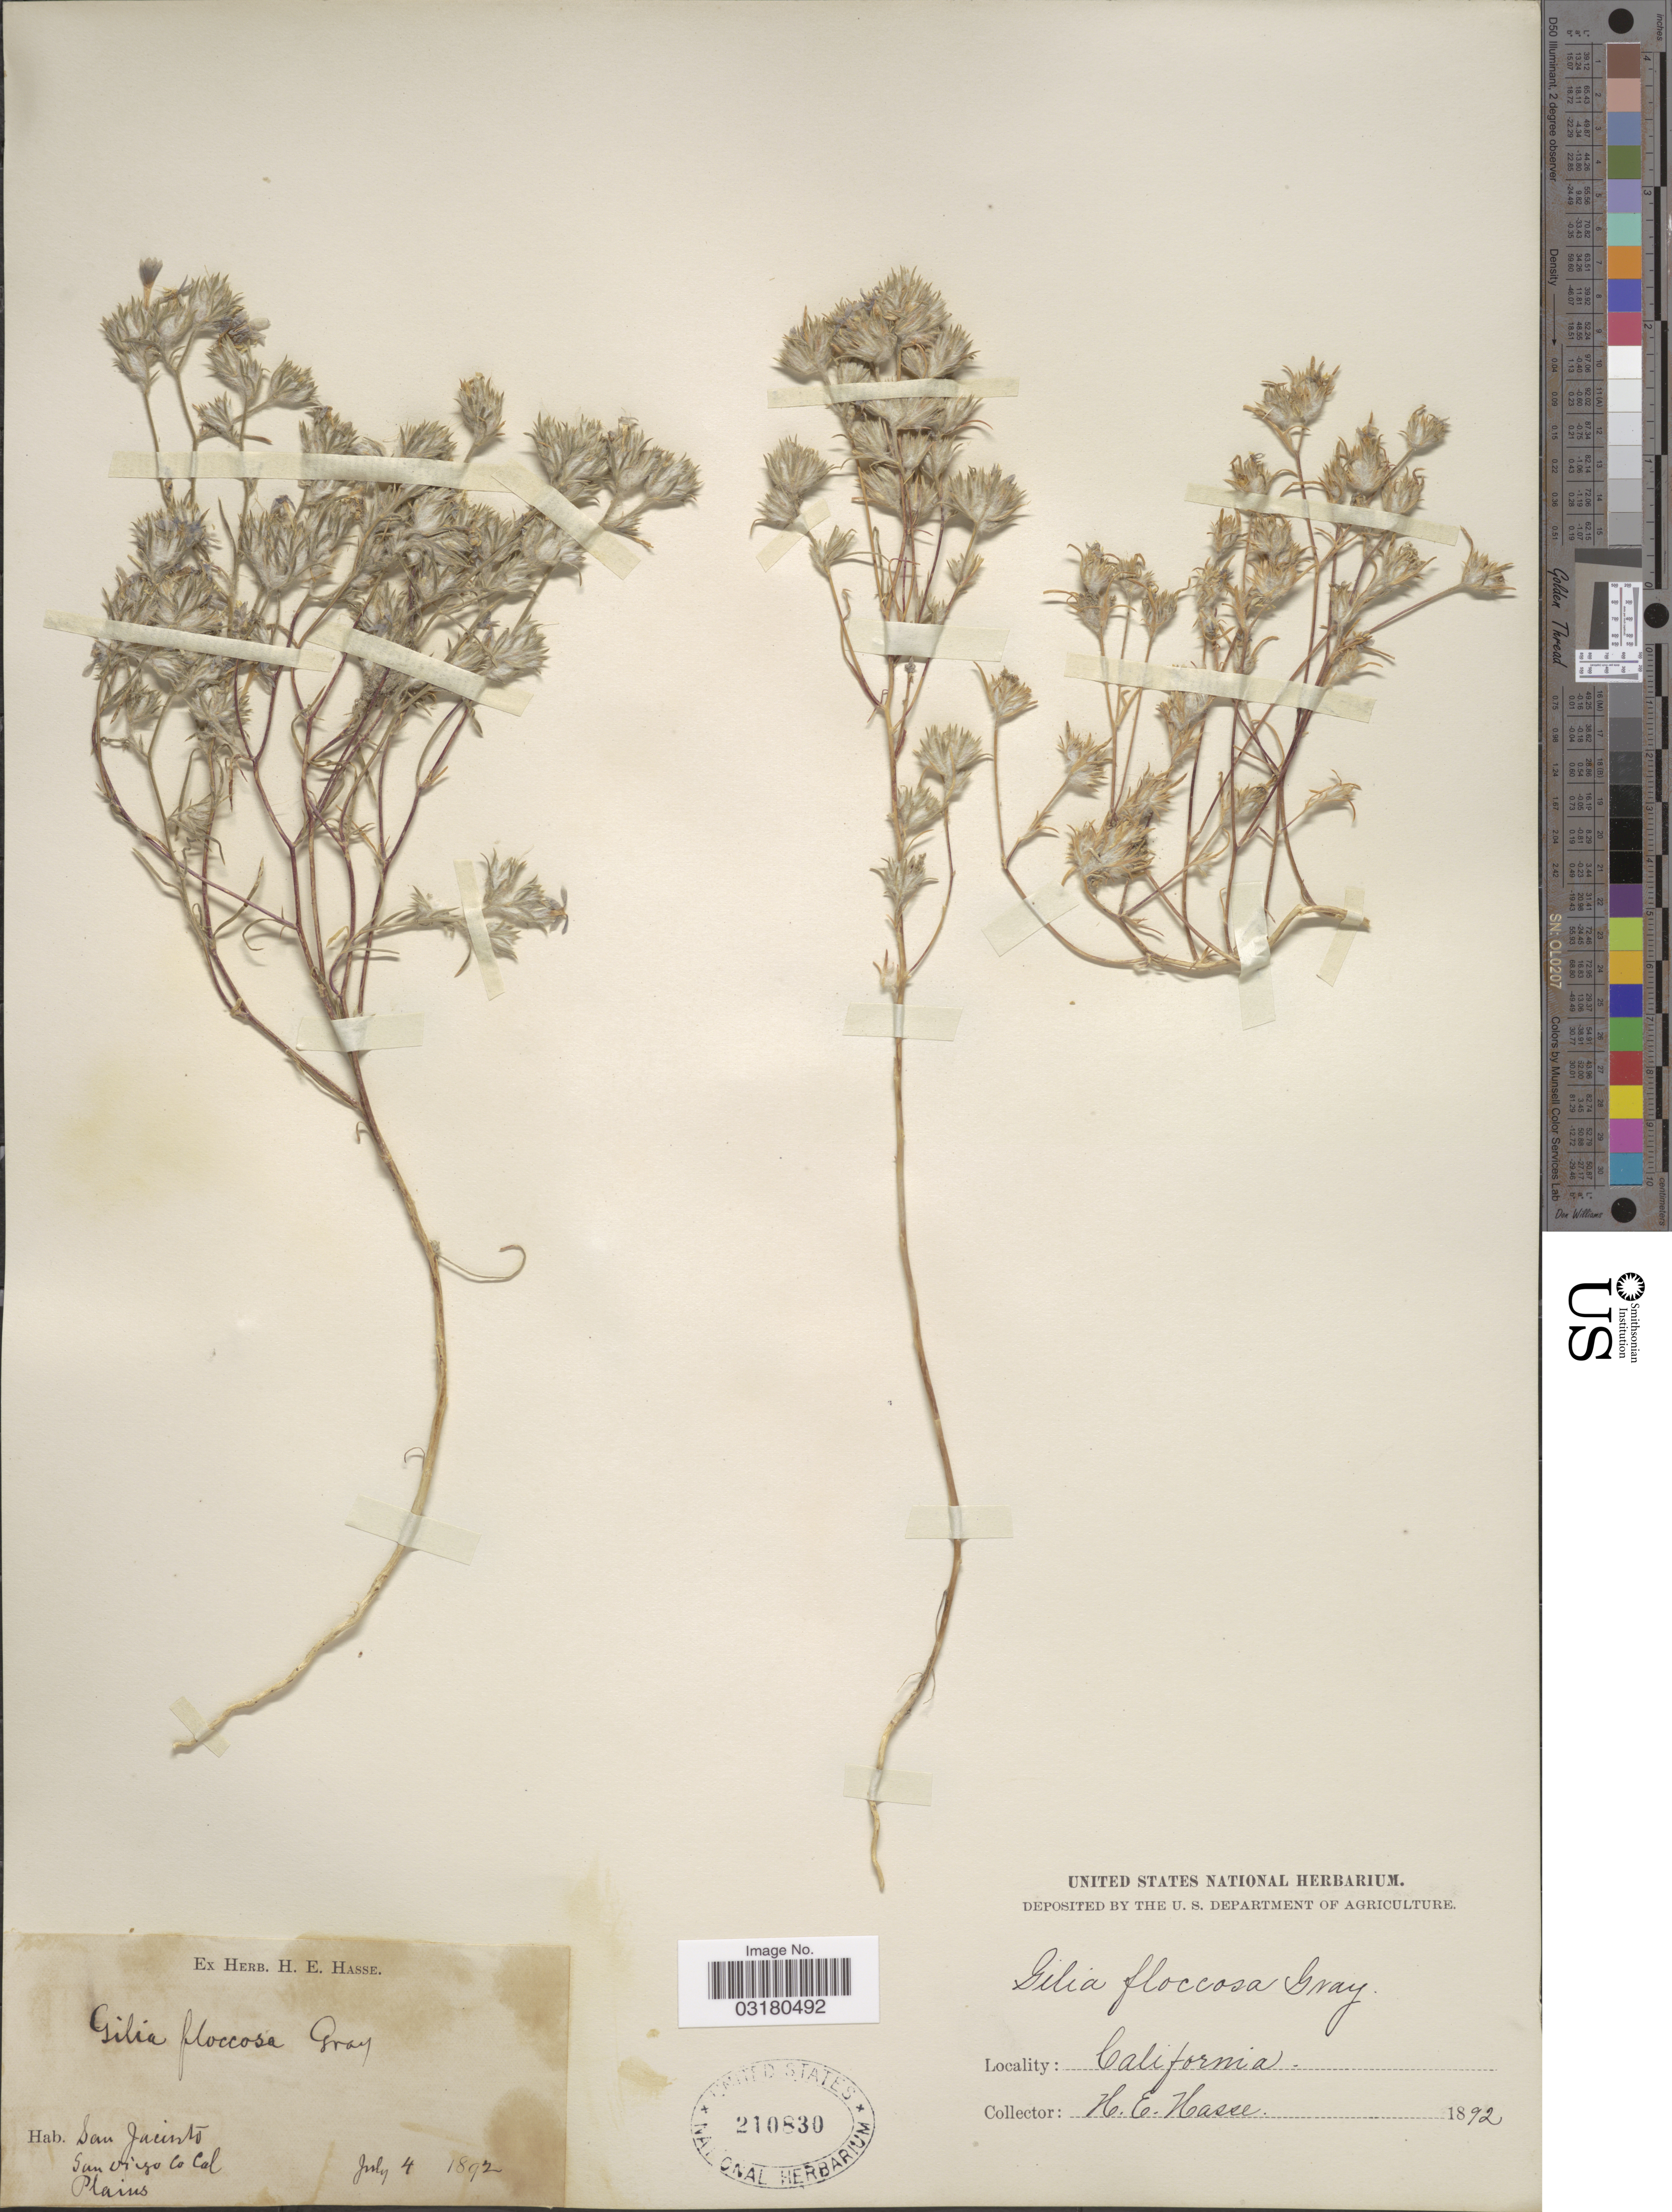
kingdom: Plantae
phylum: Tracheophyta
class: Magnoliopsida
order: Ericales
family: Polemoniaceae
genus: Eriastrum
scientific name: Eriastrum wilcoxii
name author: (A. Nelson) H. Mason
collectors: H. E. Hasse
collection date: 1892-07-04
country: United States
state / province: California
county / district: San Diego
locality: San Jacinto. San Diego Co.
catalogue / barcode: US 210830